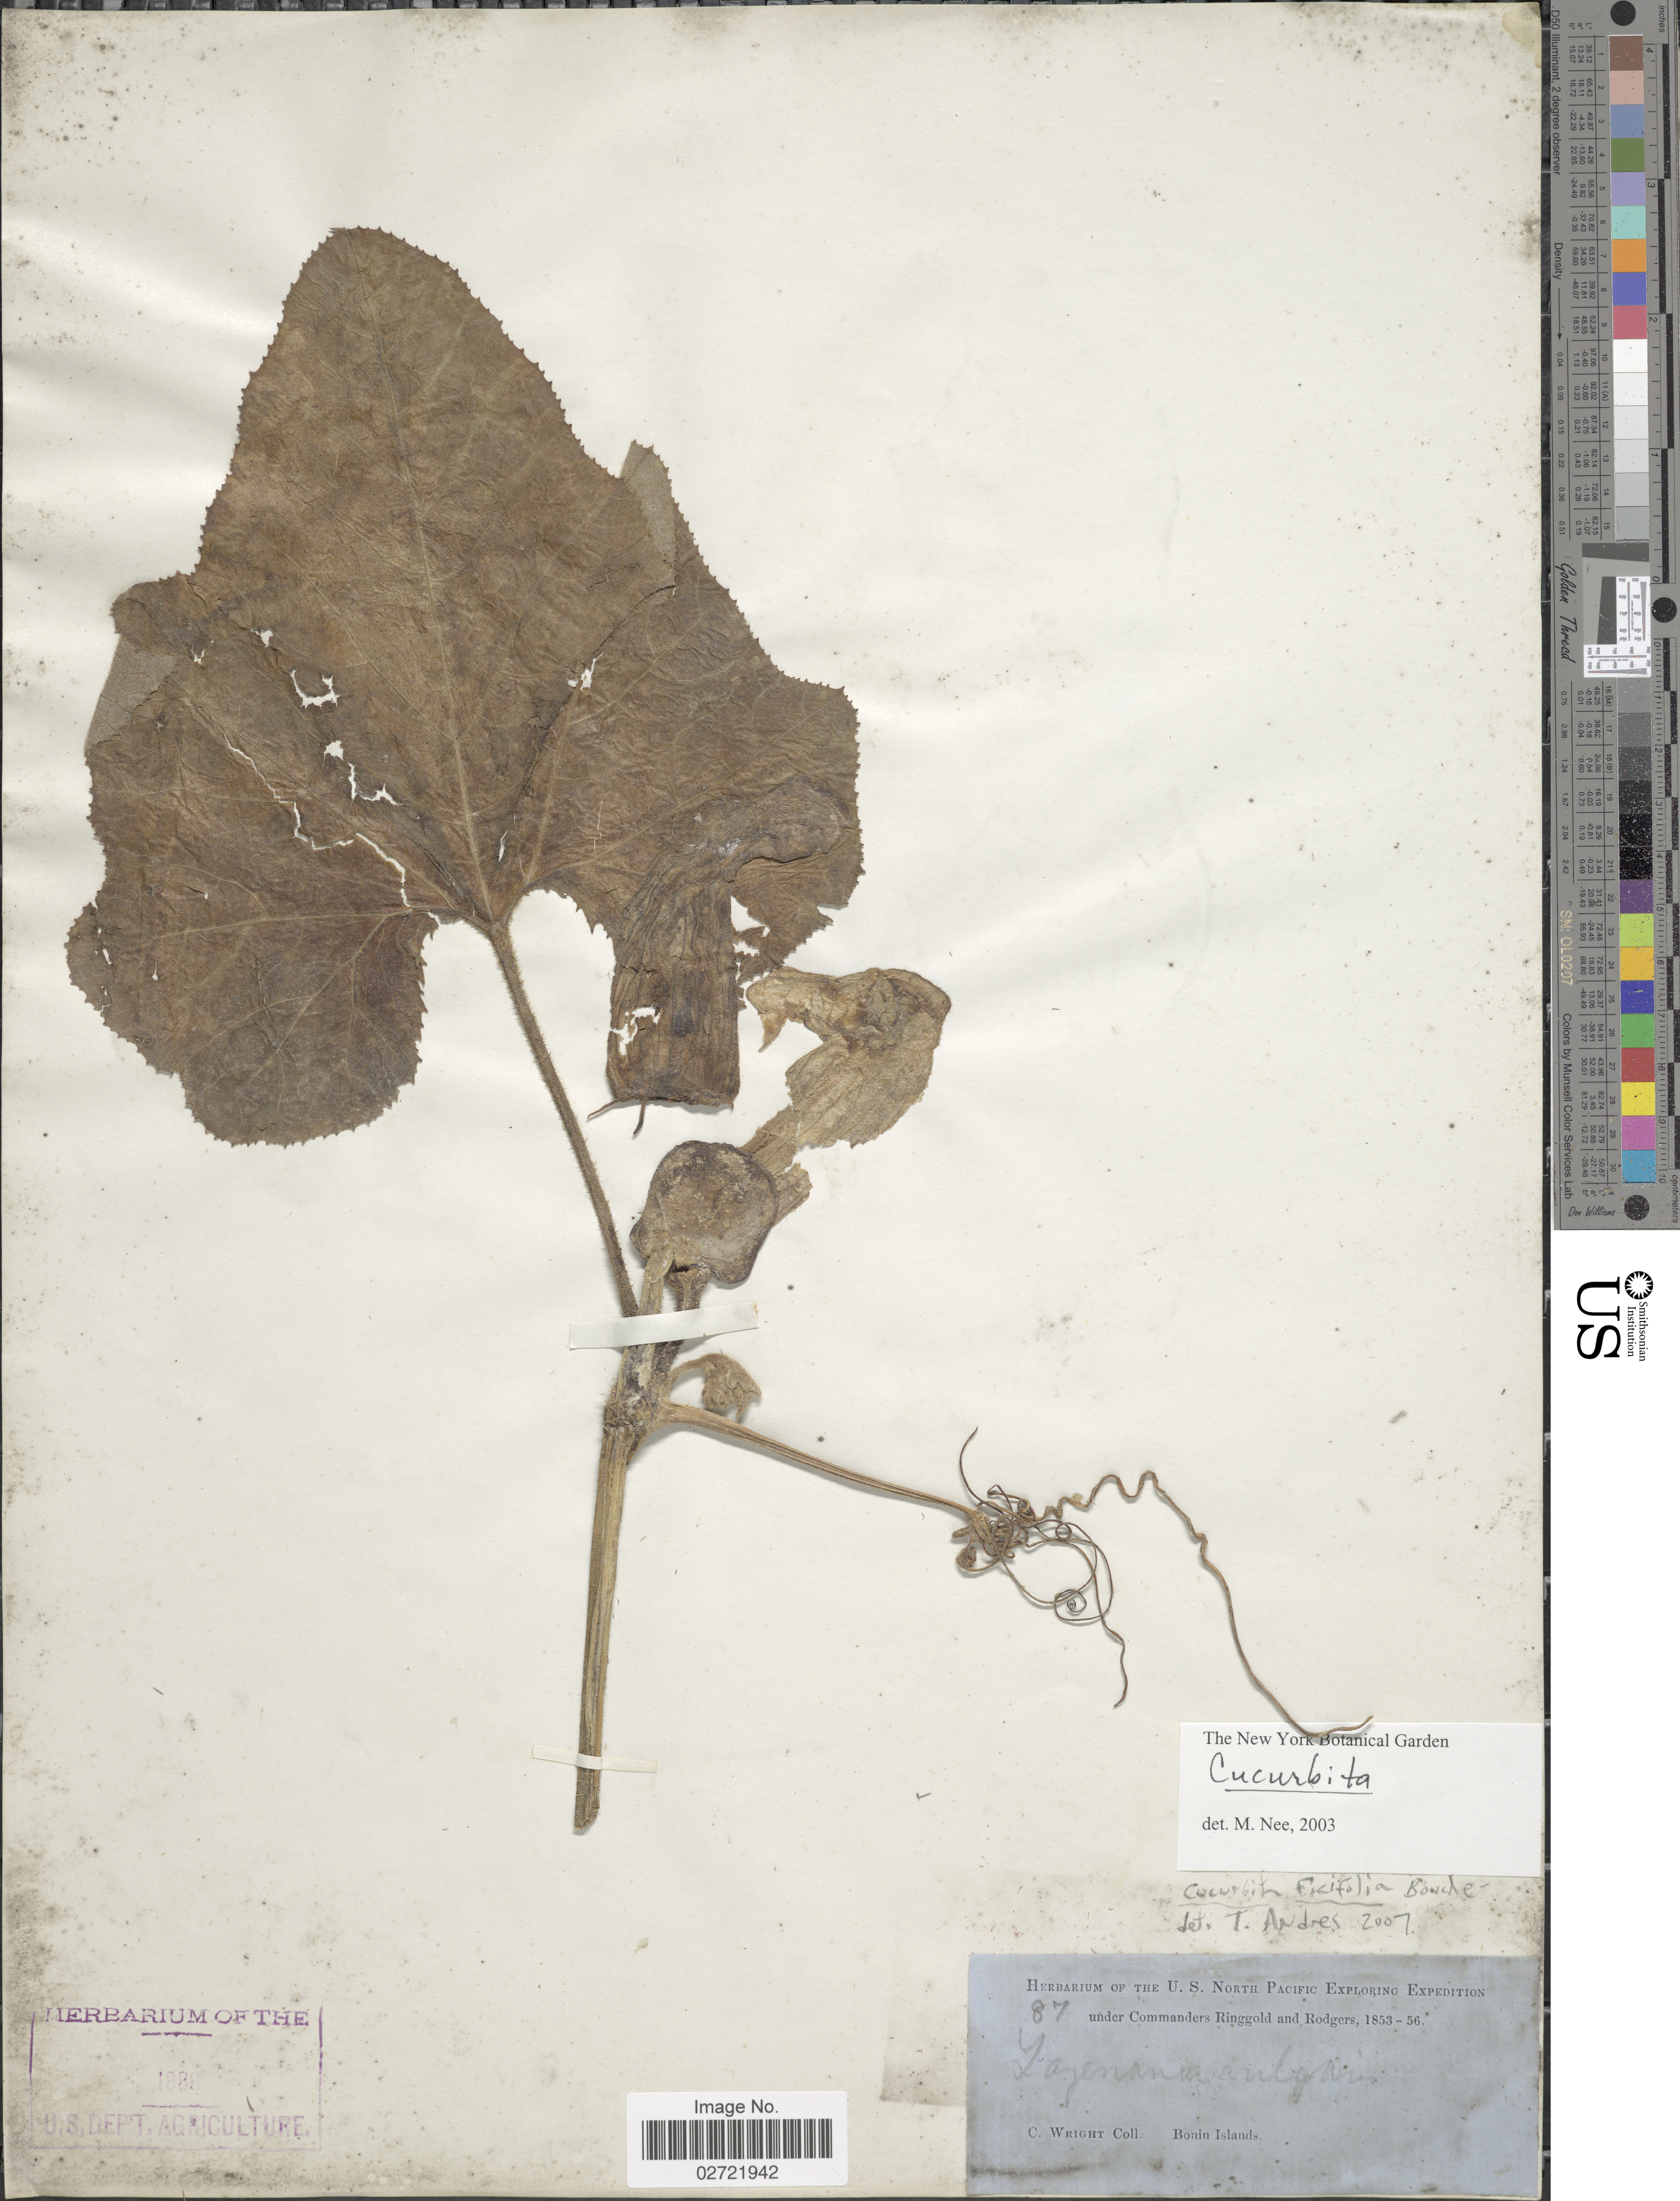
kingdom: Plantae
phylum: Tracheophyta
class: Magnoliopsida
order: Cucurbitales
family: Cucurbitaceae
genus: Cucurbita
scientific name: Cucurbita sp.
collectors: C. Wright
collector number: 87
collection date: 1853/1856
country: Japan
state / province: Tokyo, Federal City of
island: Bonin Islands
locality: Bonin Islands